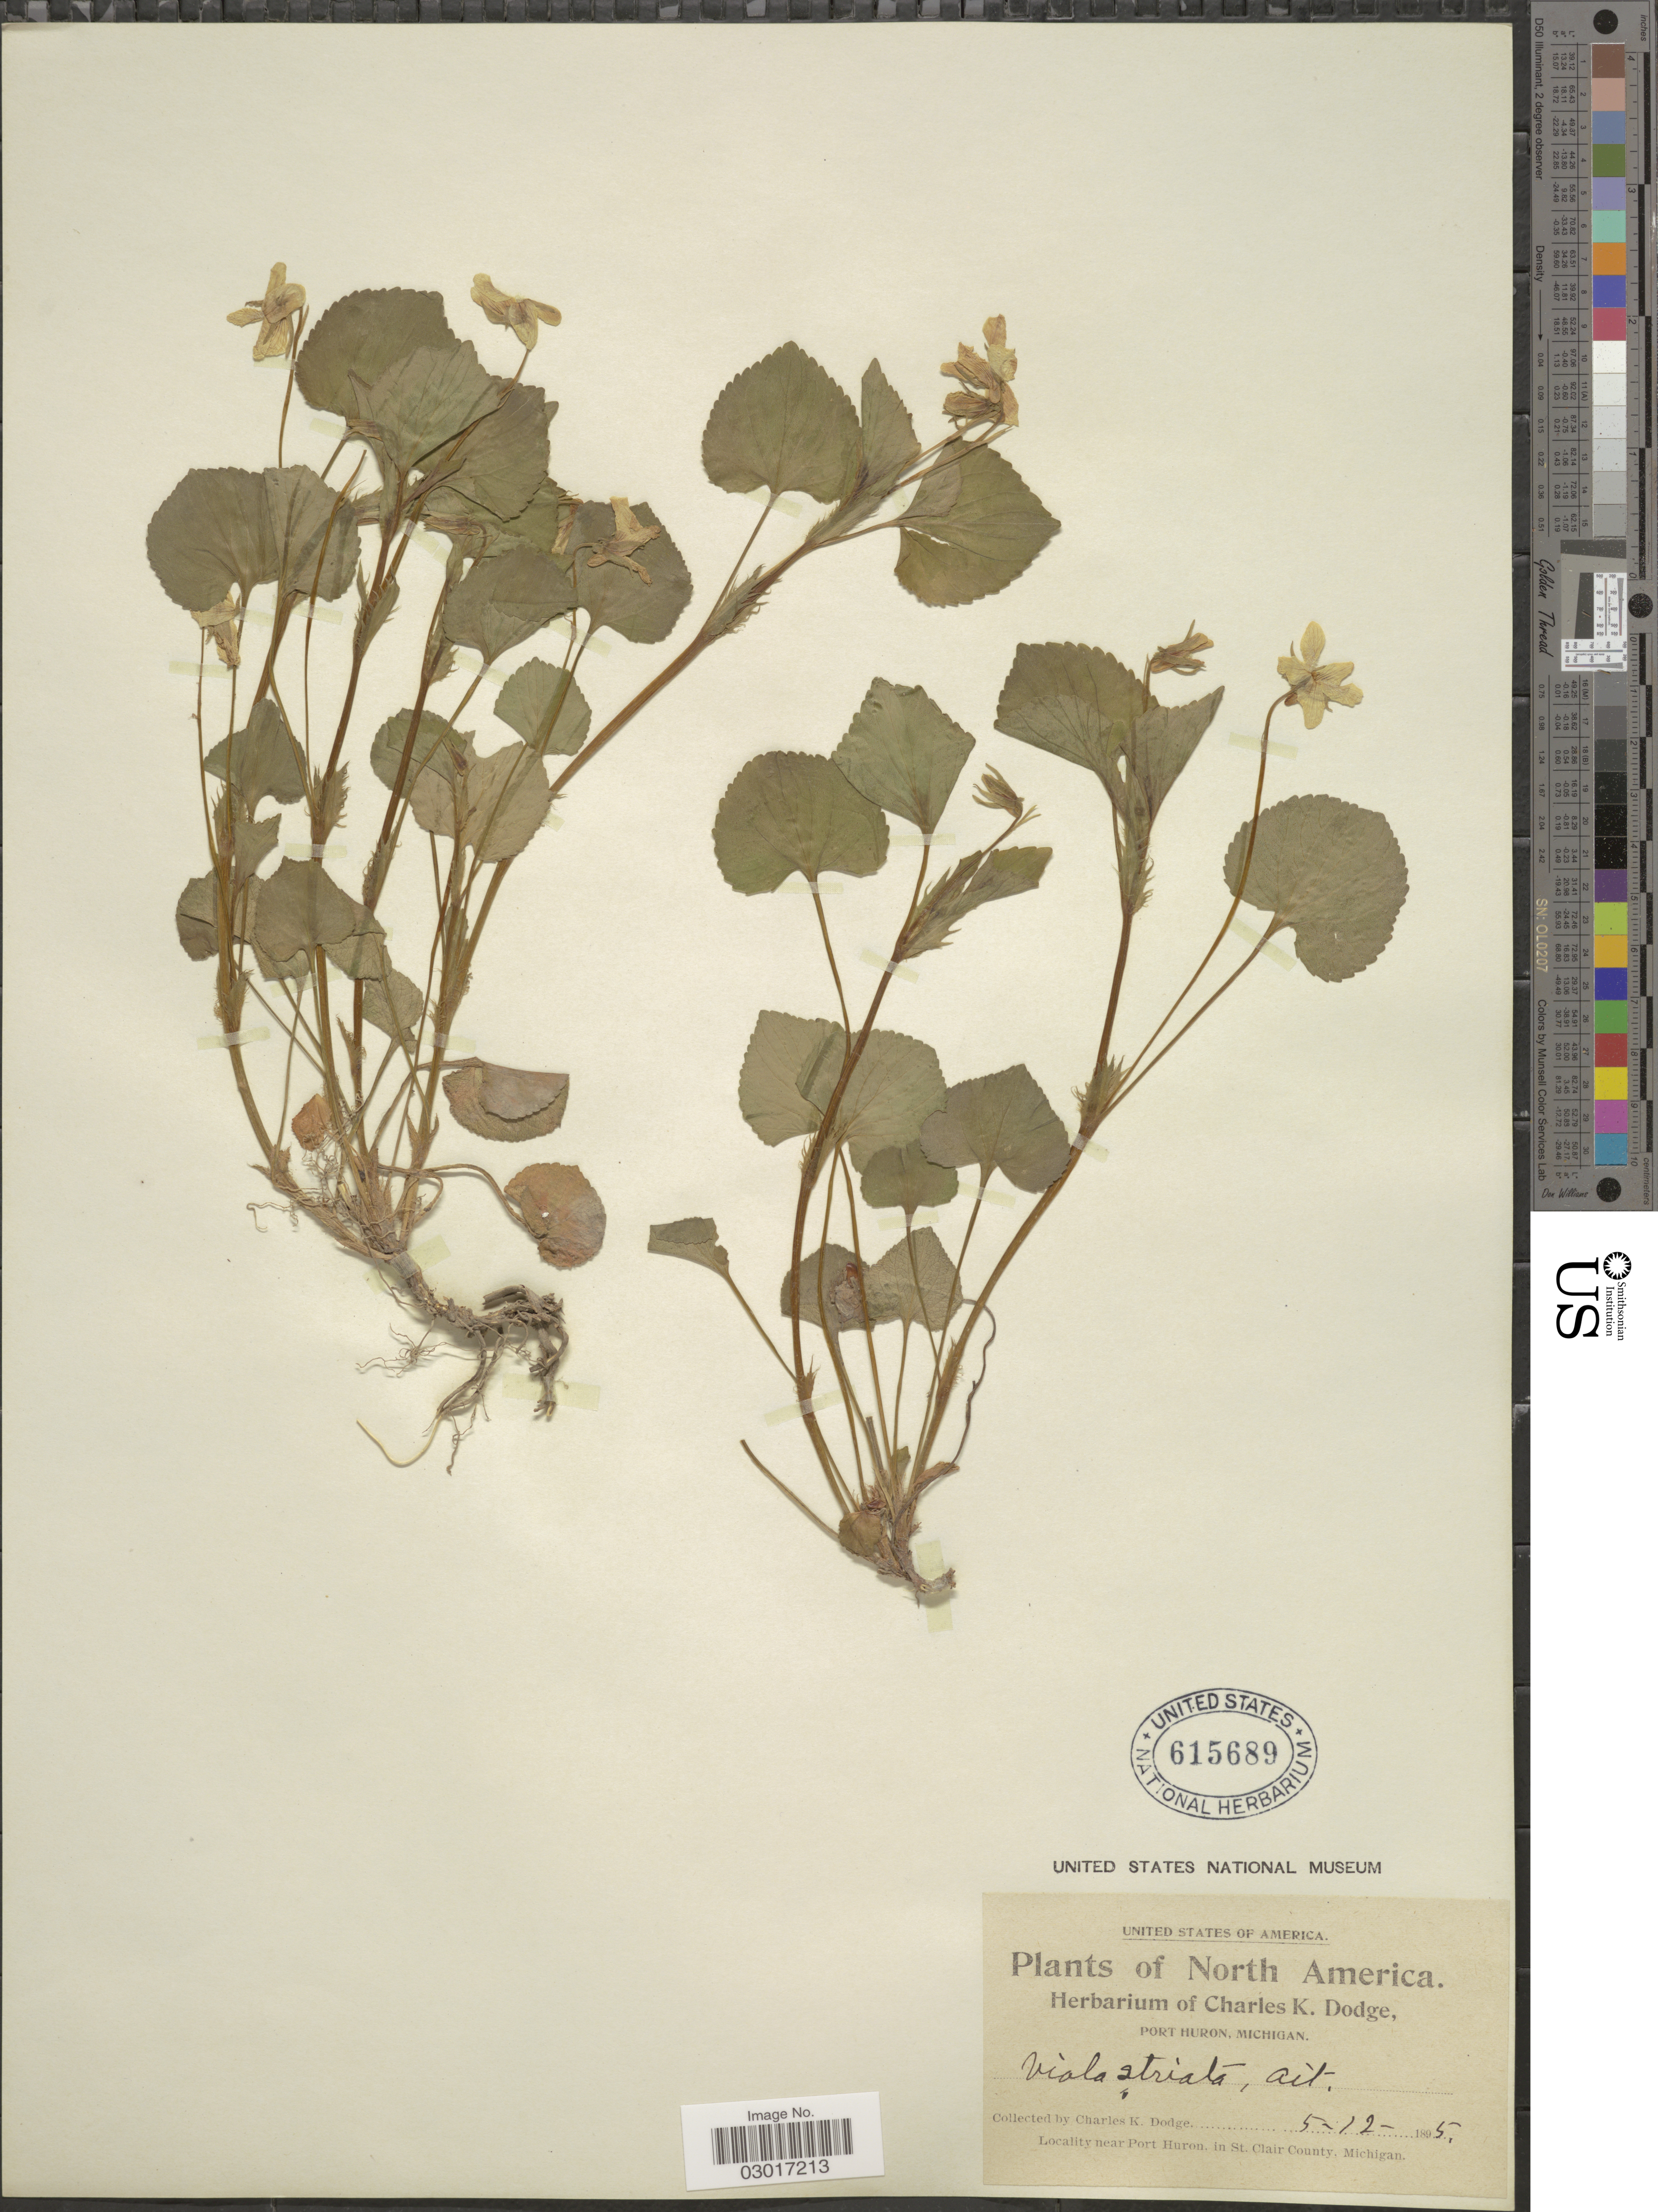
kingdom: Plantae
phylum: Tracheophyta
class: Magnoliopsida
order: Malpighiales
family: Violaceae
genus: Viola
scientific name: Viola striata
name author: Aiton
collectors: C. K. Dodge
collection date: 1895-05-12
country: United States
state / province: Michigan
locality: Port Huron. Near Port Huron, in St. Clair County.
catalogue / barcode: US 615689